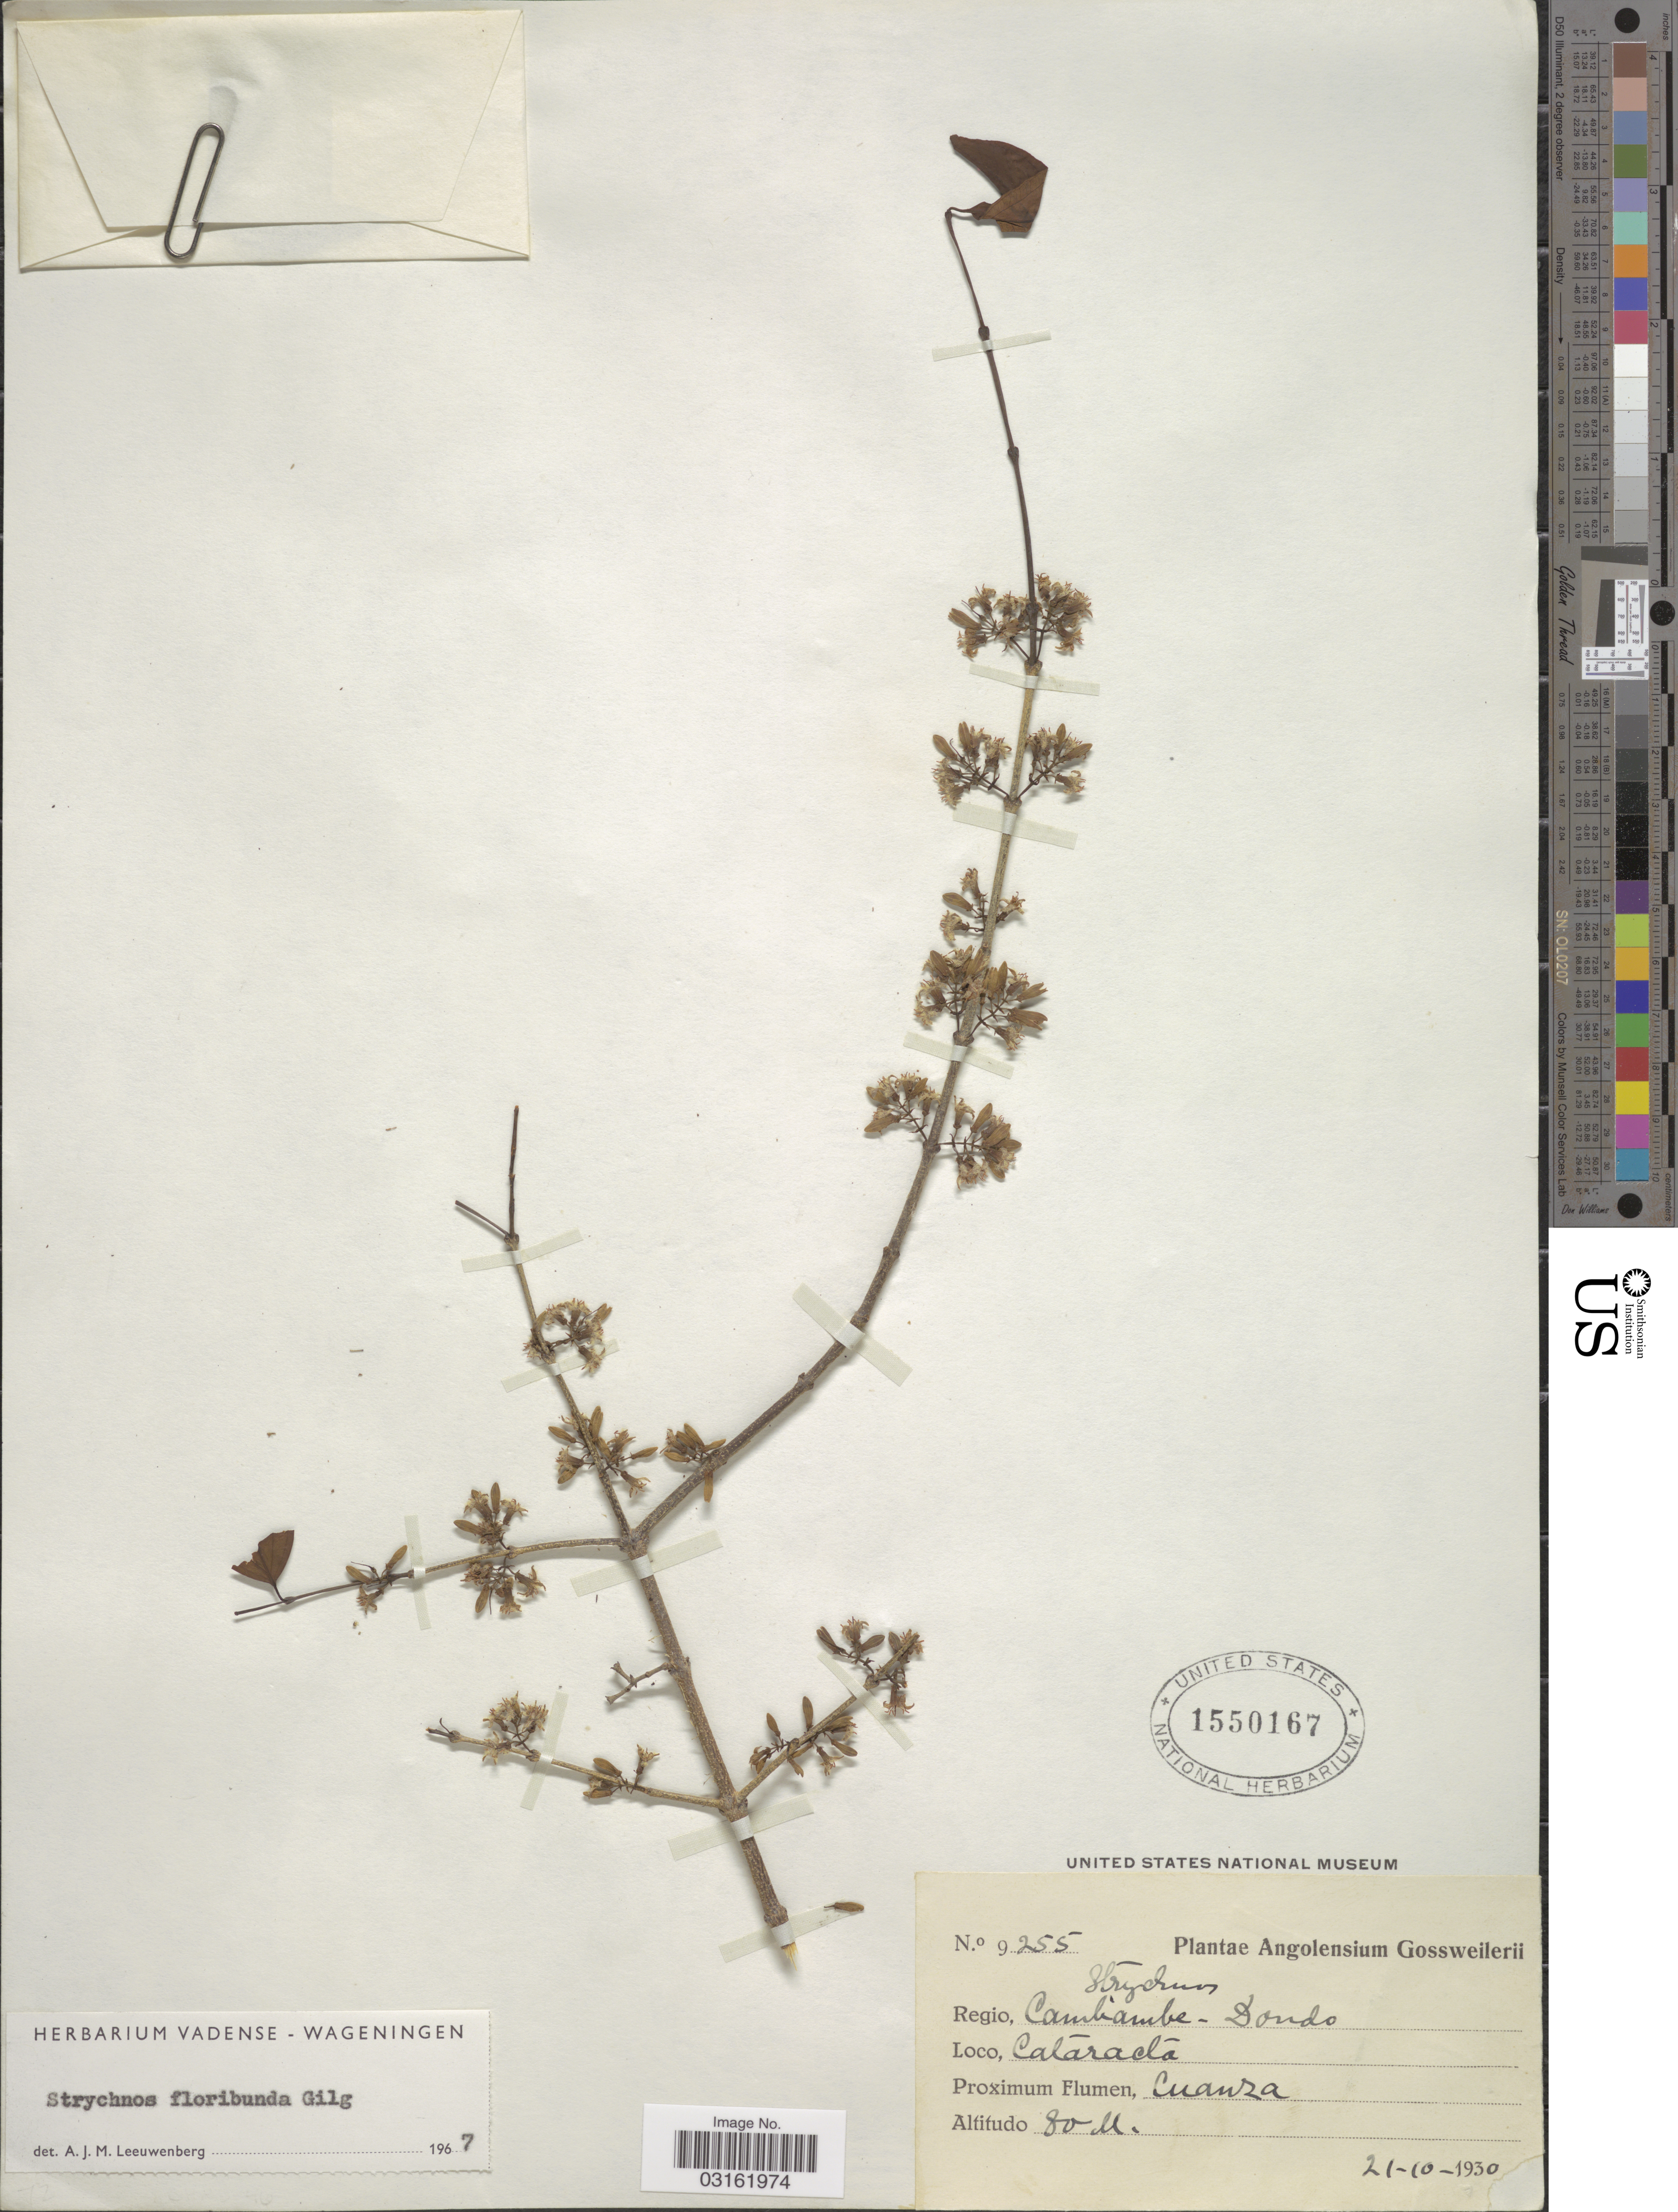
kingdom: Plantae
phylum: Tracheophyta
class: Magnoliopsida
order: Gentianales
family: Loganiaceae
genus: Strychnos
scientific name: Strychnos floribunda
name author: Gilg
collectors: -. Gossweiler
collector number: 9255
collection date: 1930-10-21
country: Angola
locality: Regio, Cambambe - Dondo. Cataracta. Cuanza.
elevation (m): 80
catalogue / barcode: US 1550167